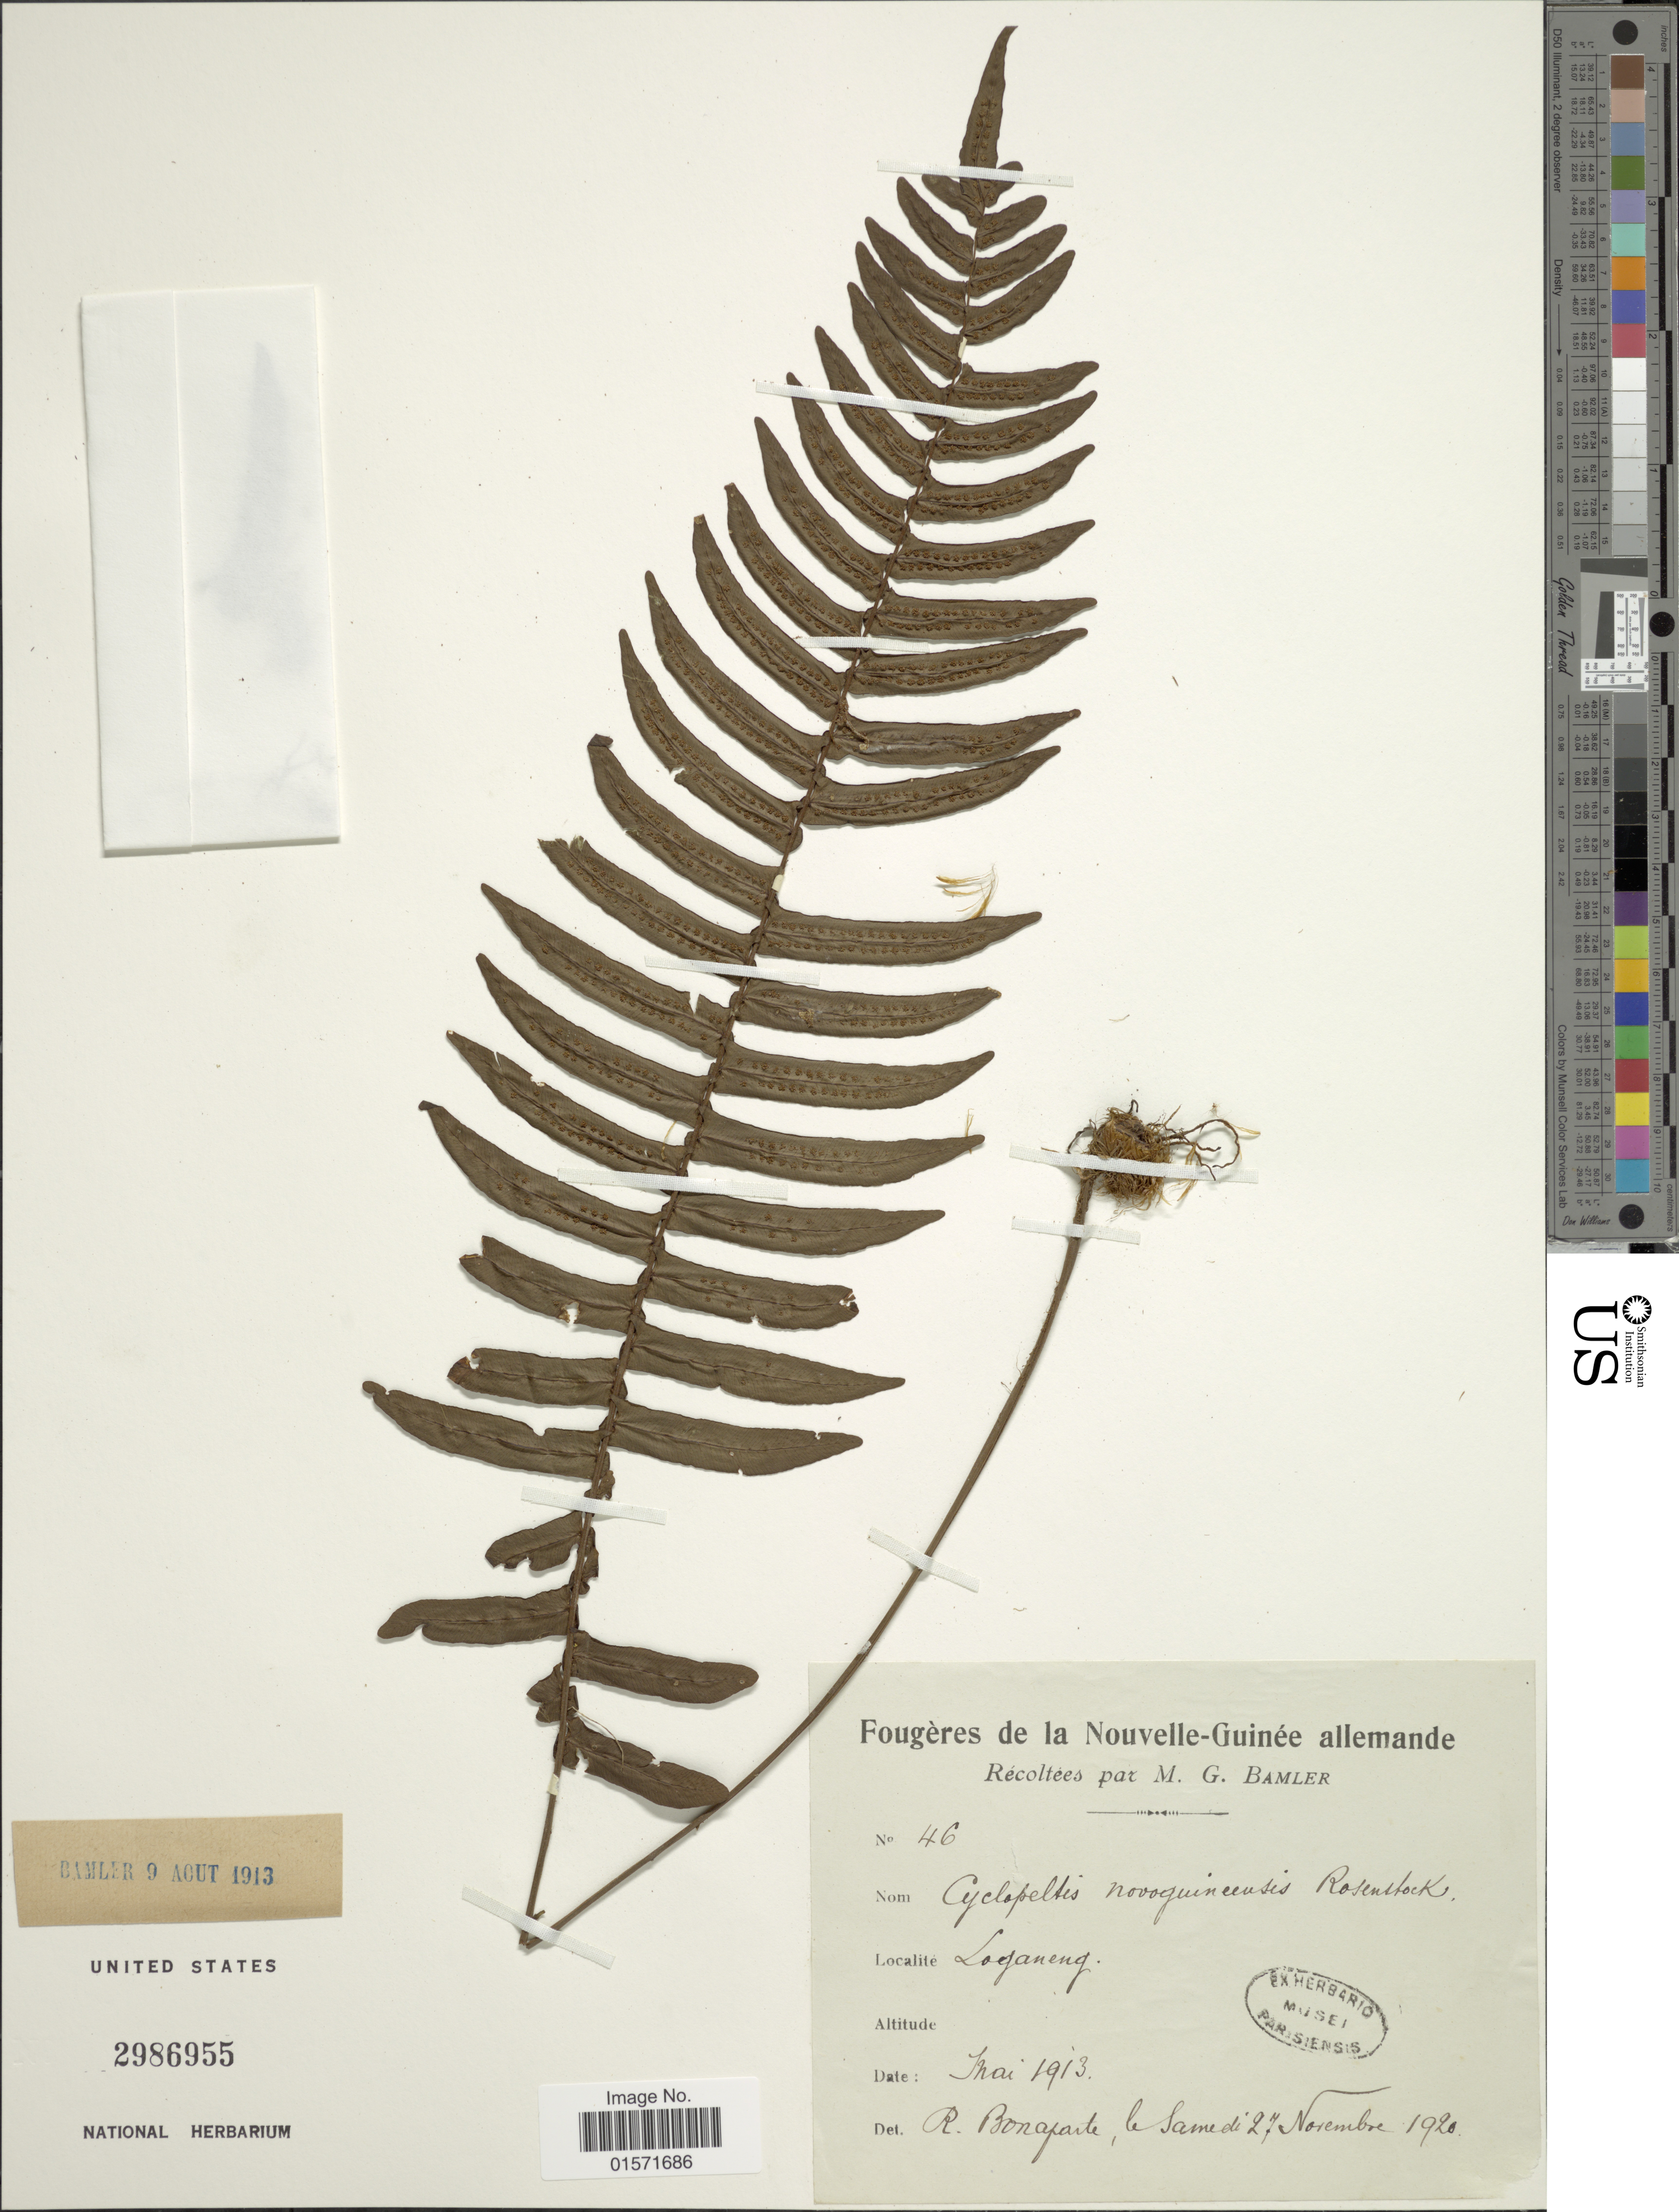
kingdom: Plantae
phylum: Tracheophyta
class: Polypodiopsida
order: Polypodiales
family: Lomariopsidaceae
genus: Cyclopeltis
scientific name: Cyclopeltis presliana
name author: (Mett.) Berkeley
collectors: M. Bamler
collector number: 46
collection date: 1913-05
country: Papua New Guinea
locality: Fougeres de la Nouvelle-Guinee allemande. Loganeng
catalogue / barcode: US 2986955